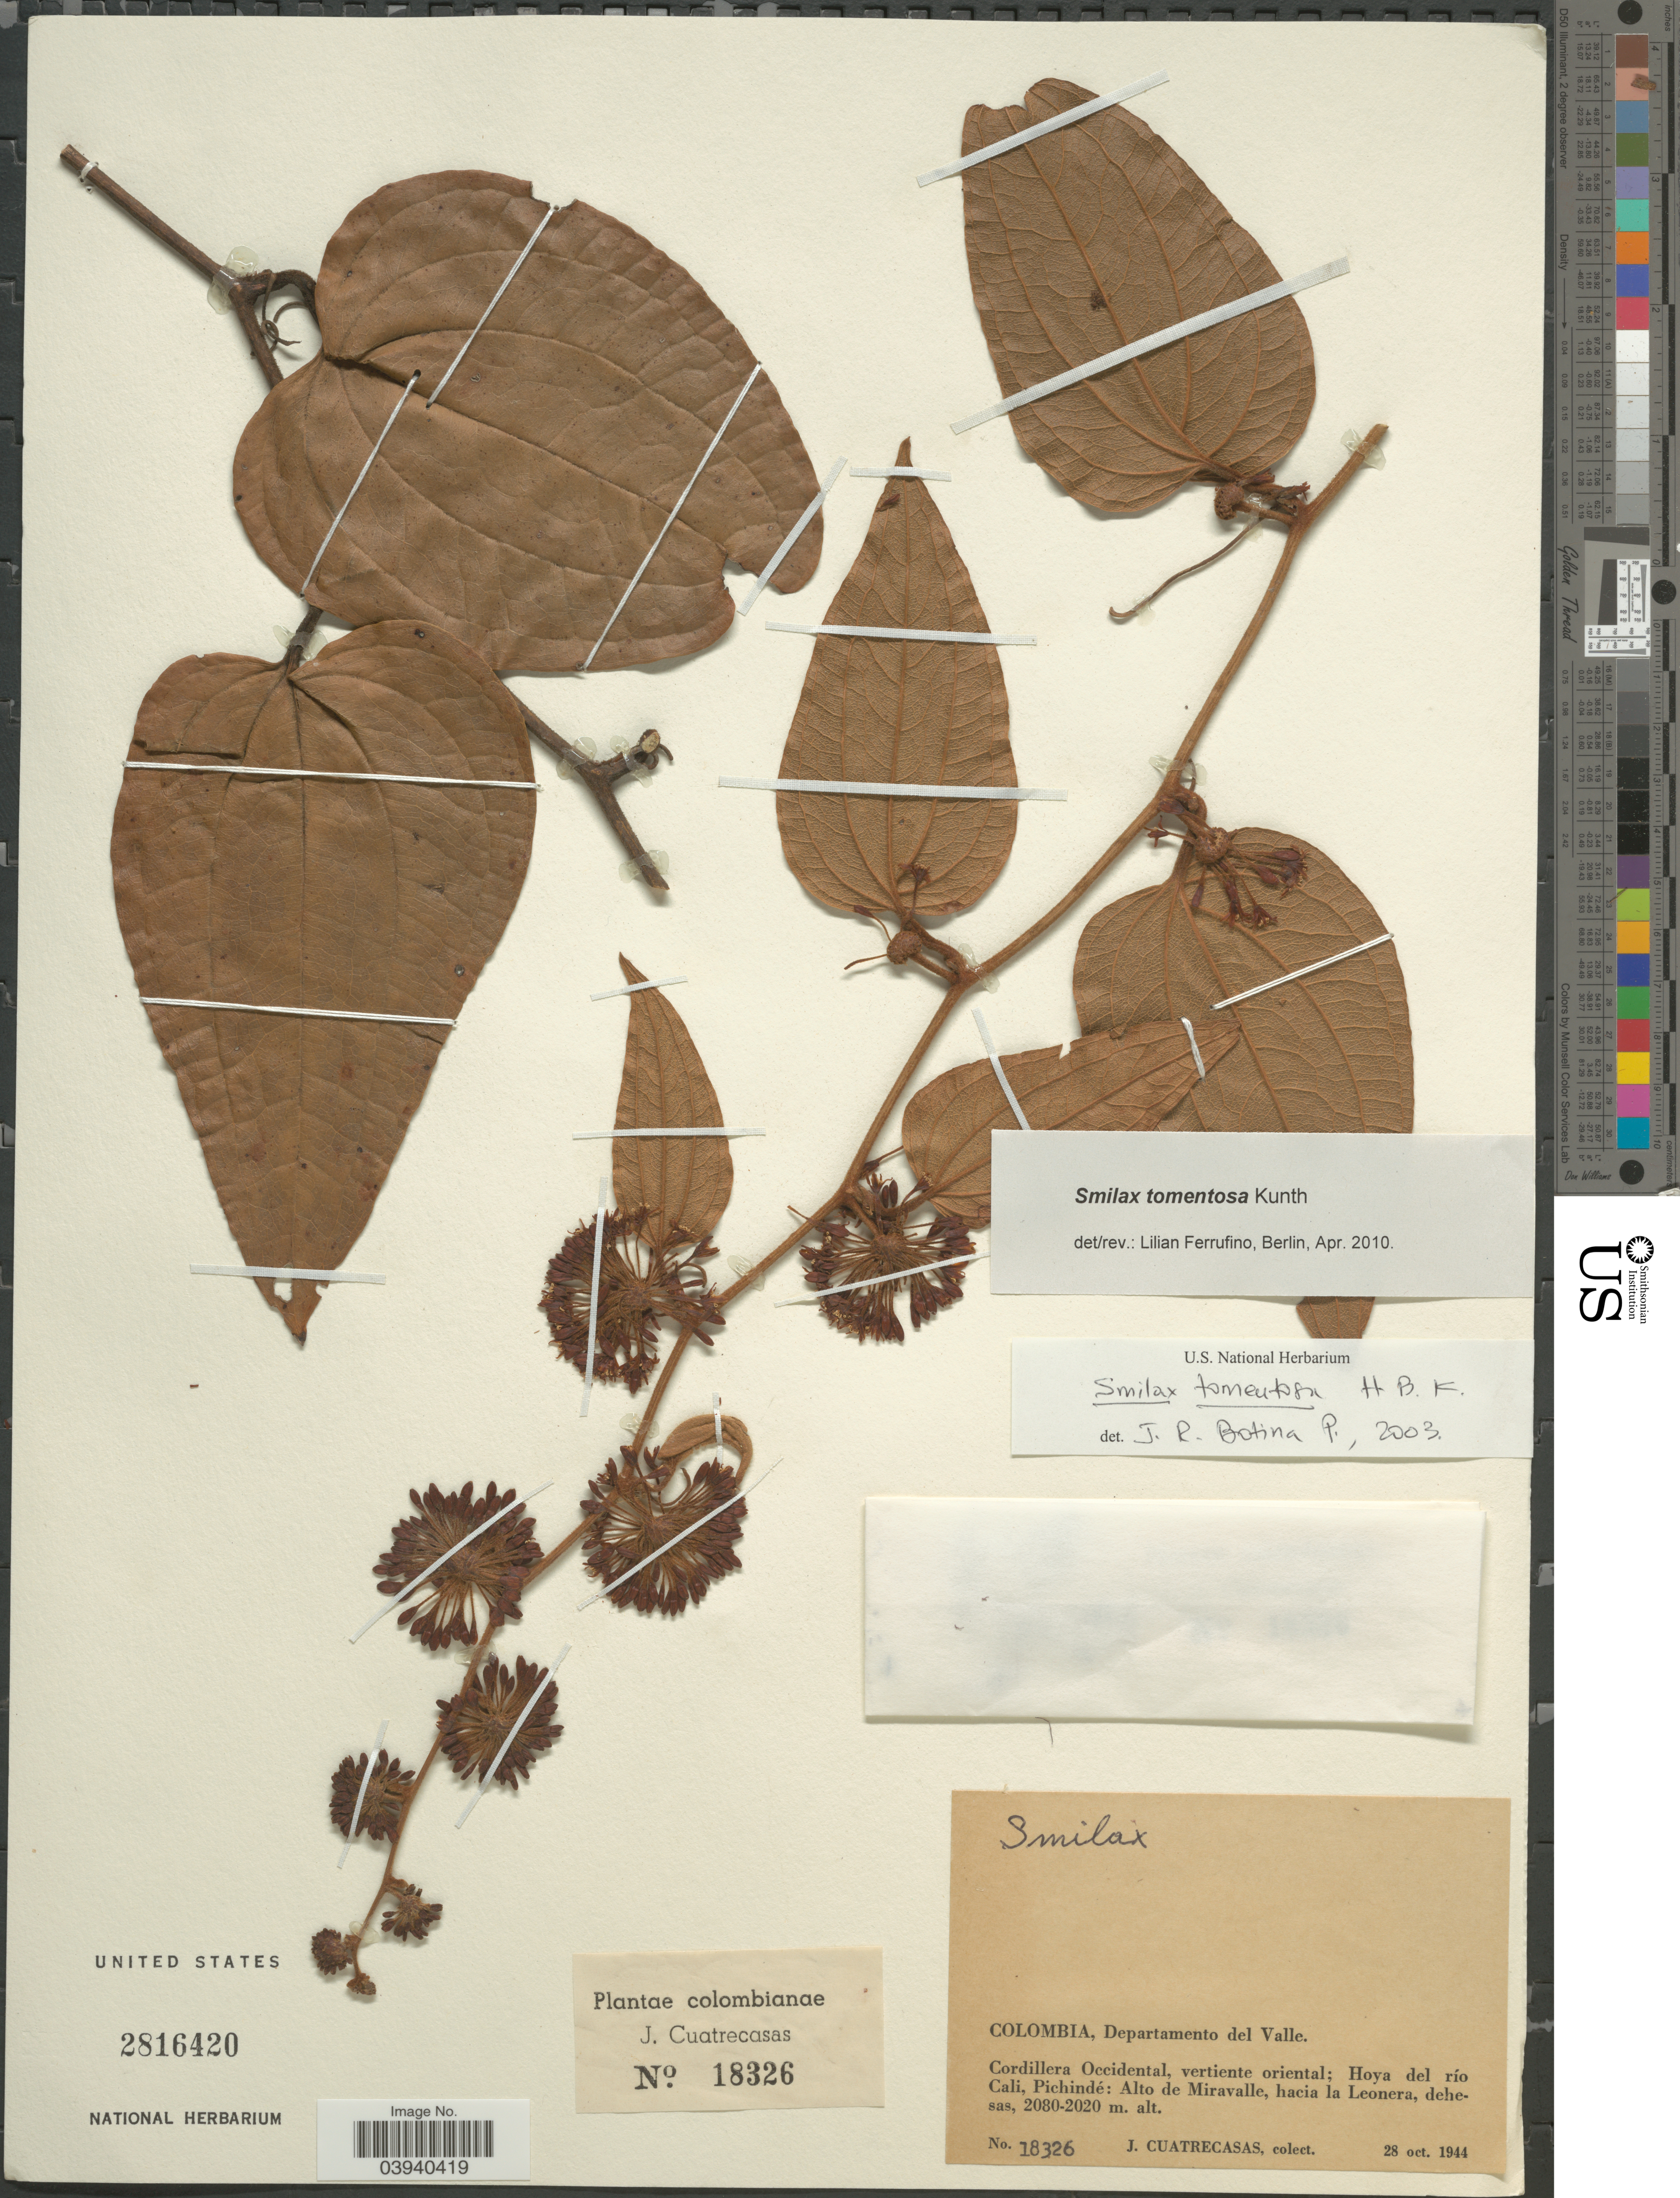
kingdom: Plantae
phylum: Tracheophyta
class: Liliopsida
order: Liliales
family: Smilacaceae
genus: Smilax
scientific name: Smilax tomentosa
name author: Kunth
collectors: J. Cuatrecasas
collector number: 18326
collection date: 1944-10-28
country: Colombia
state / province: Valle del Cauca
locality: Departamento del Valle. Cordillera Occidental, vertiente oriental; Hoya del río Cali, Pichindé: Alto de Miravalle, hacia la Leonera, dehesas.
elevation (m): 2020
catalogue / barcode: US 2816420